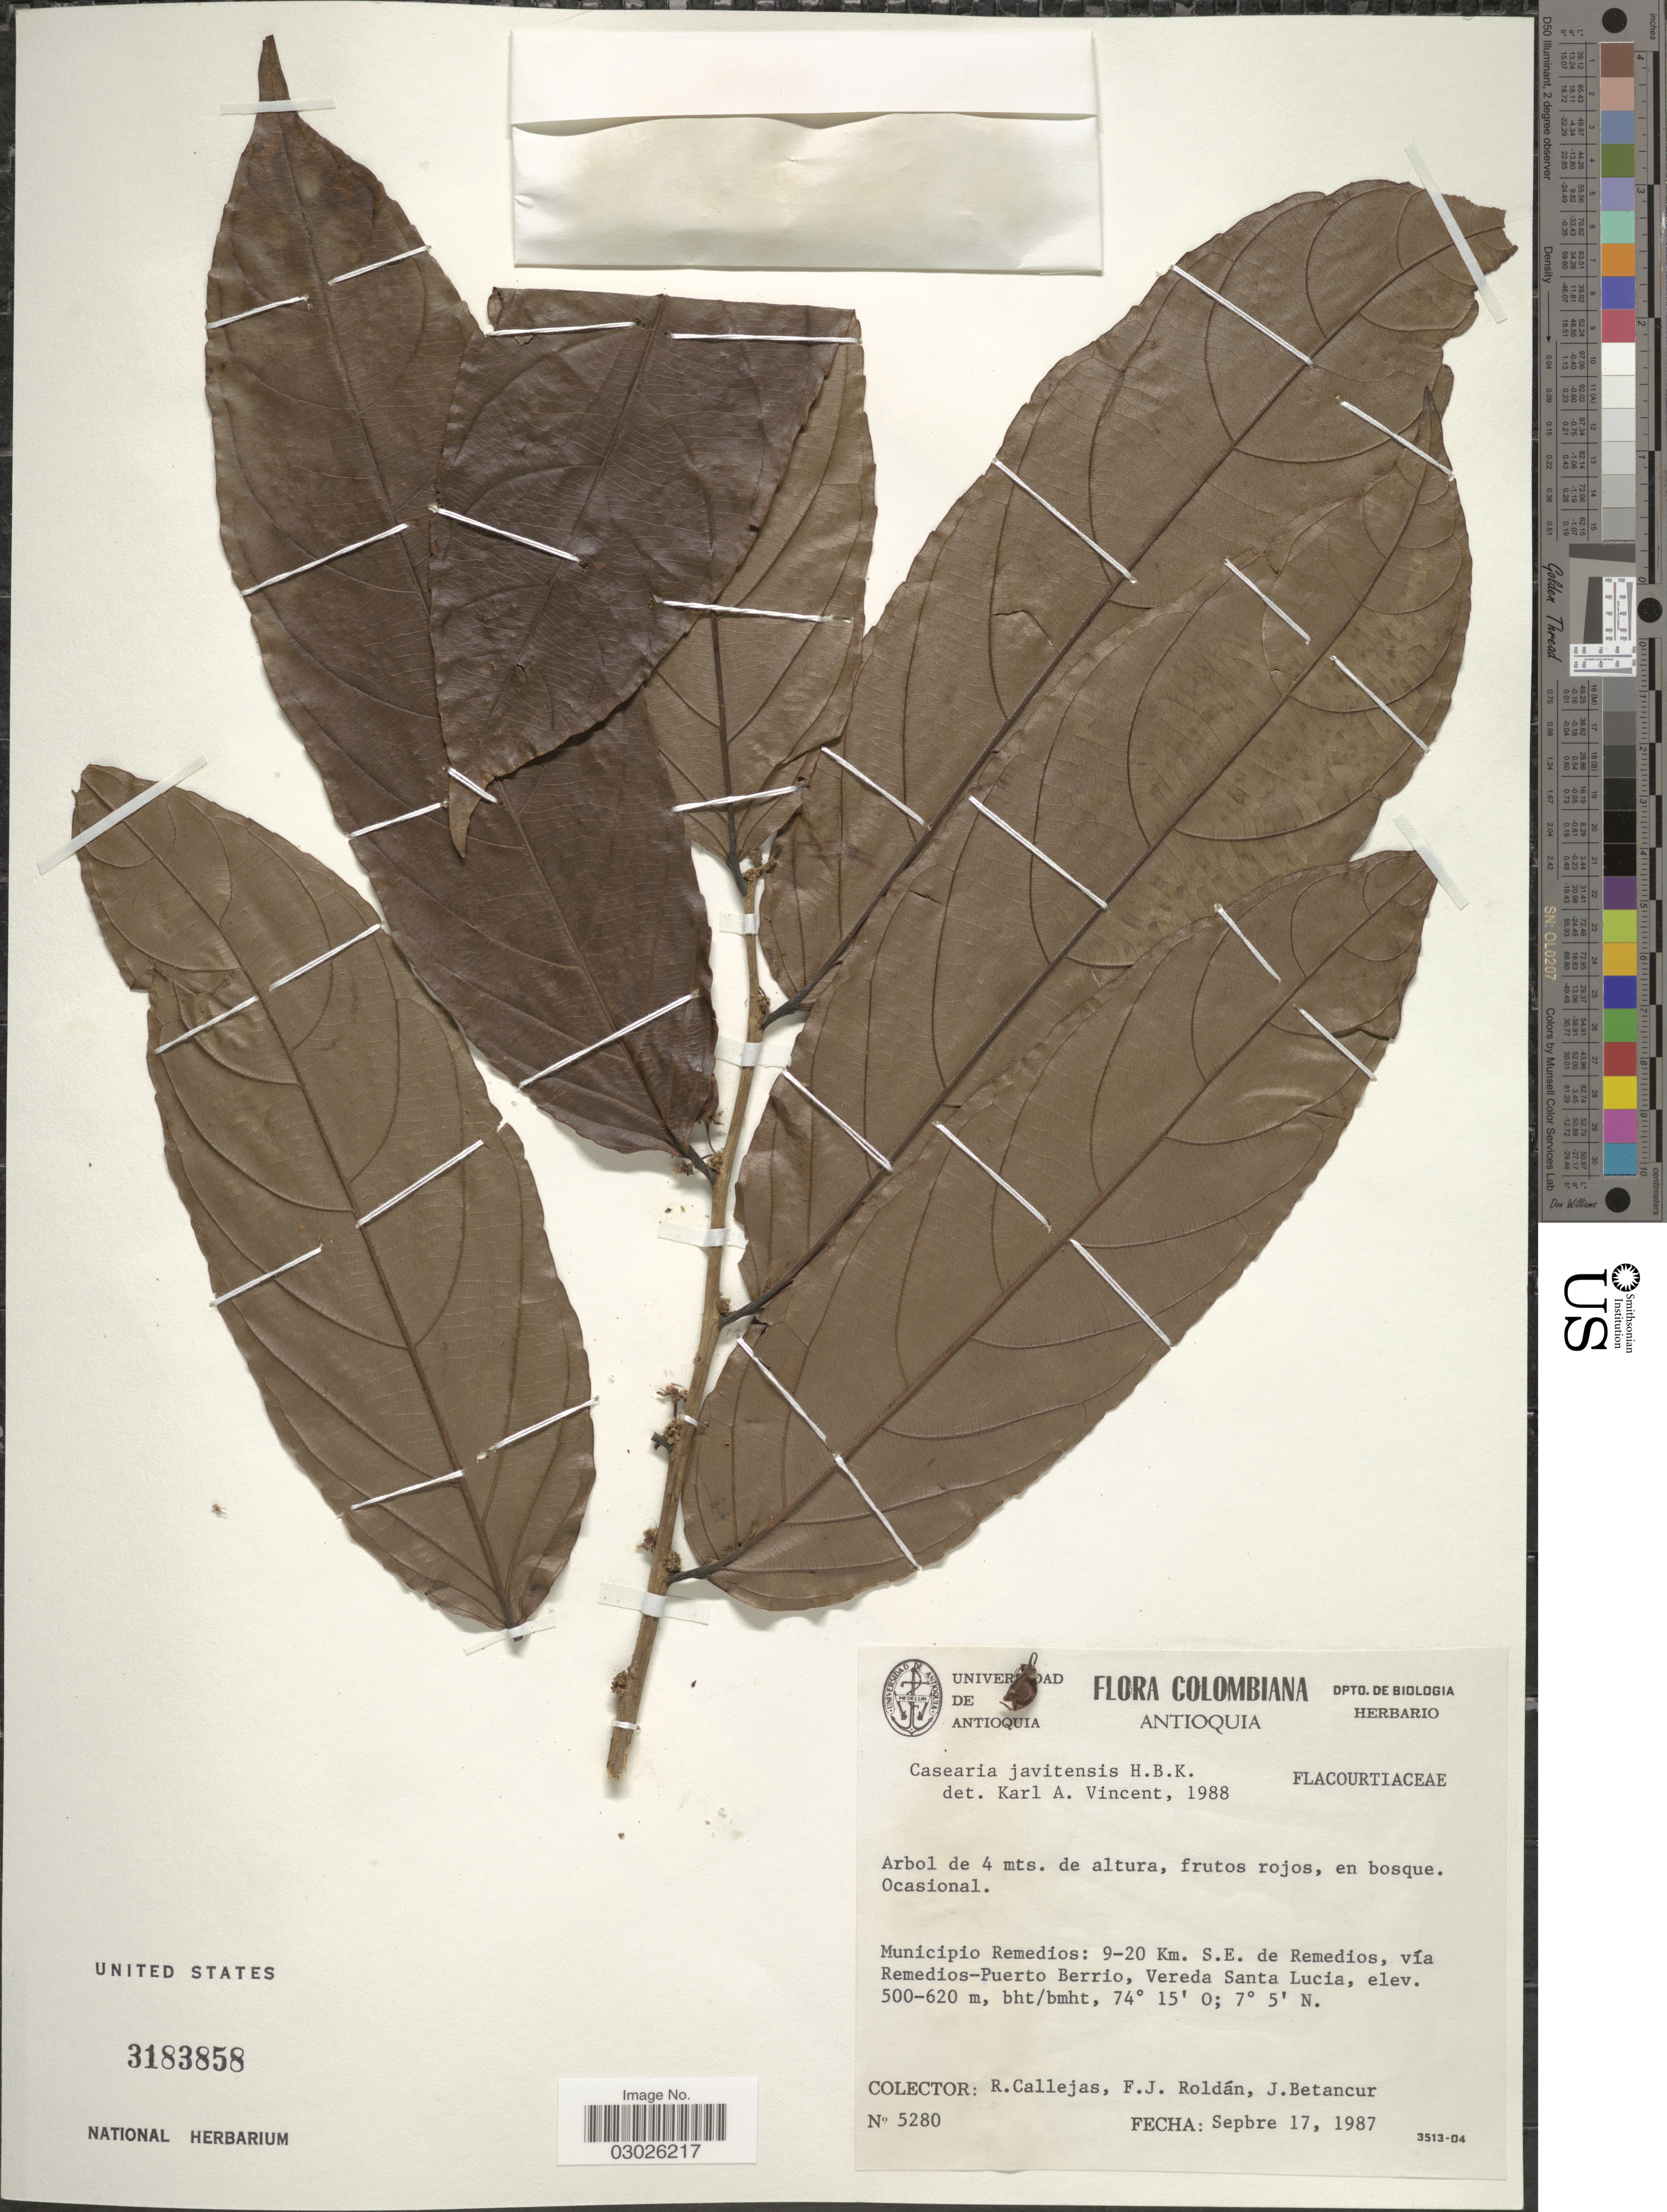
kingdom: Plantae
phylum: Tracheophyta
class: Magnoliopsida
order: Malpighiales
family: Salicaceae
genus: Piparea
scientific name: Piparea multiflora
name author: C.F. Gaertn.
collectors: R. Callejas, F. J. Roldán & J. Betancur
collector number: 5280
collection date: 1987-09-17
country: Colombia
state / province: Antioquia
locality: Municipio Remedios: 9-20 Km. S.E. de Remedios, vía Remedios-Puerto Berrio, Vereda Santa Lucia.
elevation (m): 500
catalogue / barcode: US 3183858